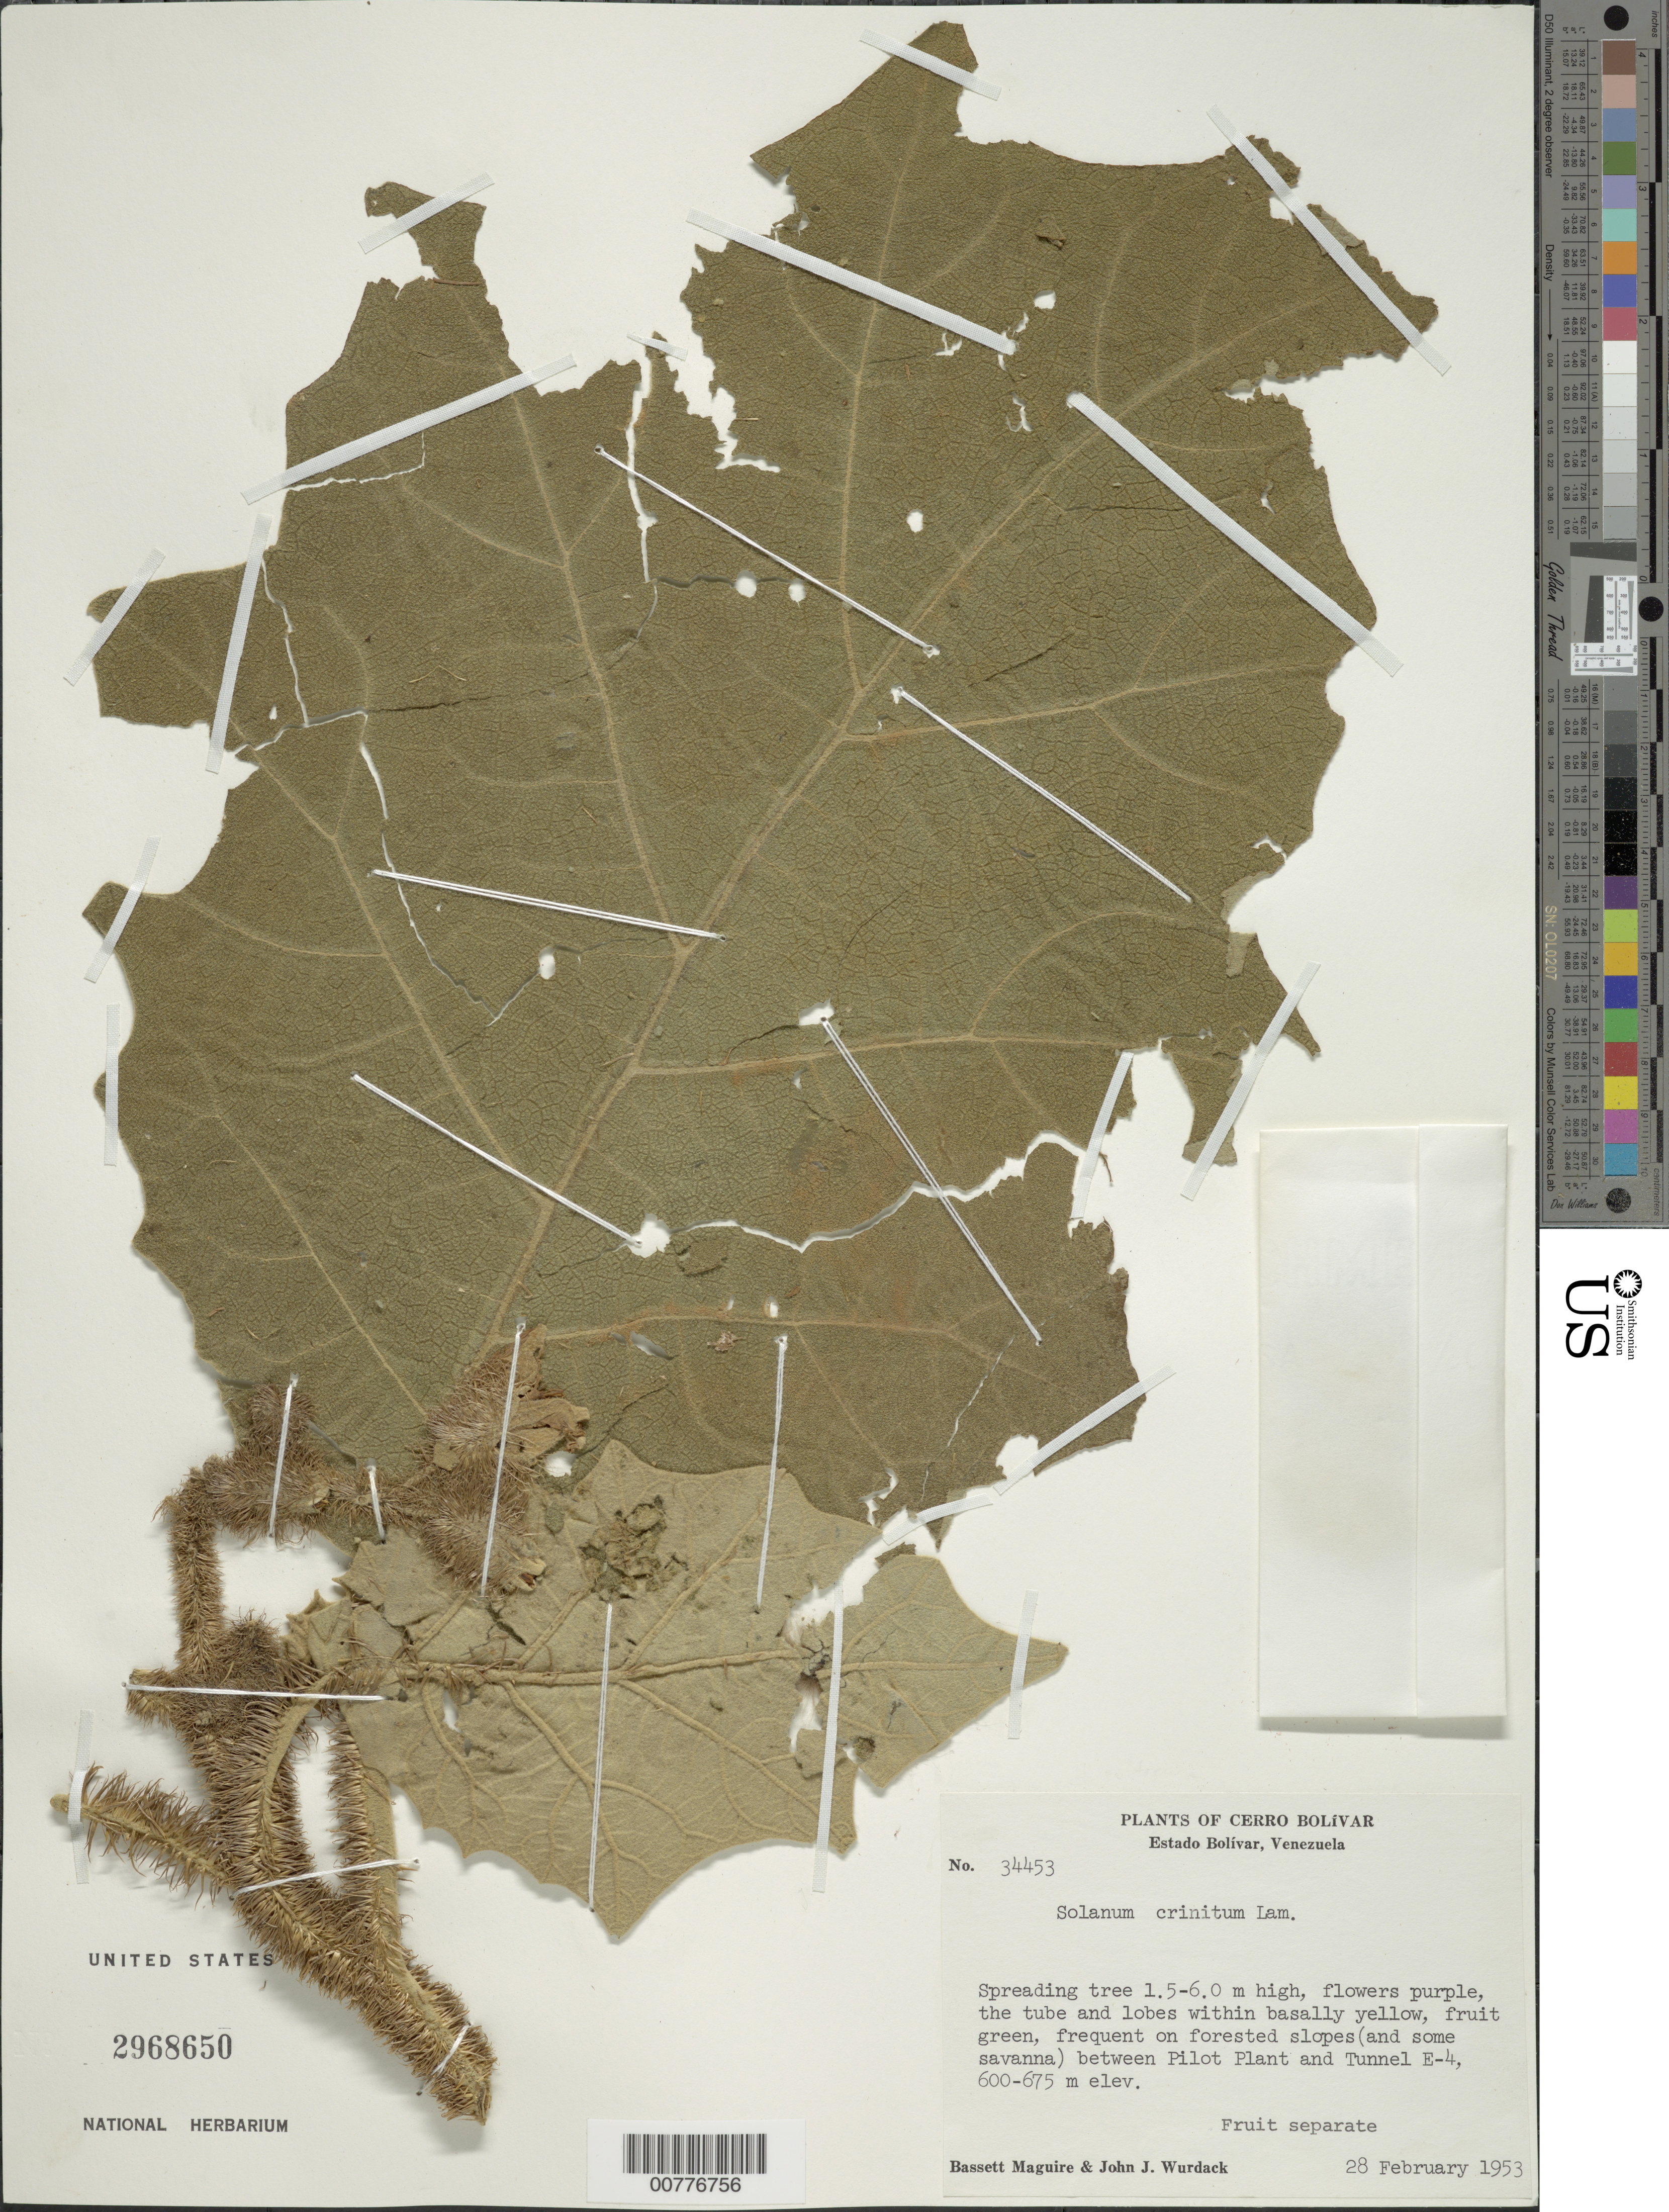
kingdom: Plantae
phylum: Tracheophyta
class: Magnoliopsida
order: Solanales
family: Solanaceae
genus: Solanum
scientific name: Solanum crinitum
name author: Lam.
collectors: B. Maguire & J. J. Wurdack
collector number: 34453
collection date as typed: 2 Feb 1953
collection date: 1953-02-02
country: Venezuela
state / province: Bolívar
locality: Pilot Plant to Tunnel $-4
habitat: On forested slopes and some savanna. Frequent.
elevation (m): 600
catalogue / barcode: US 2968650